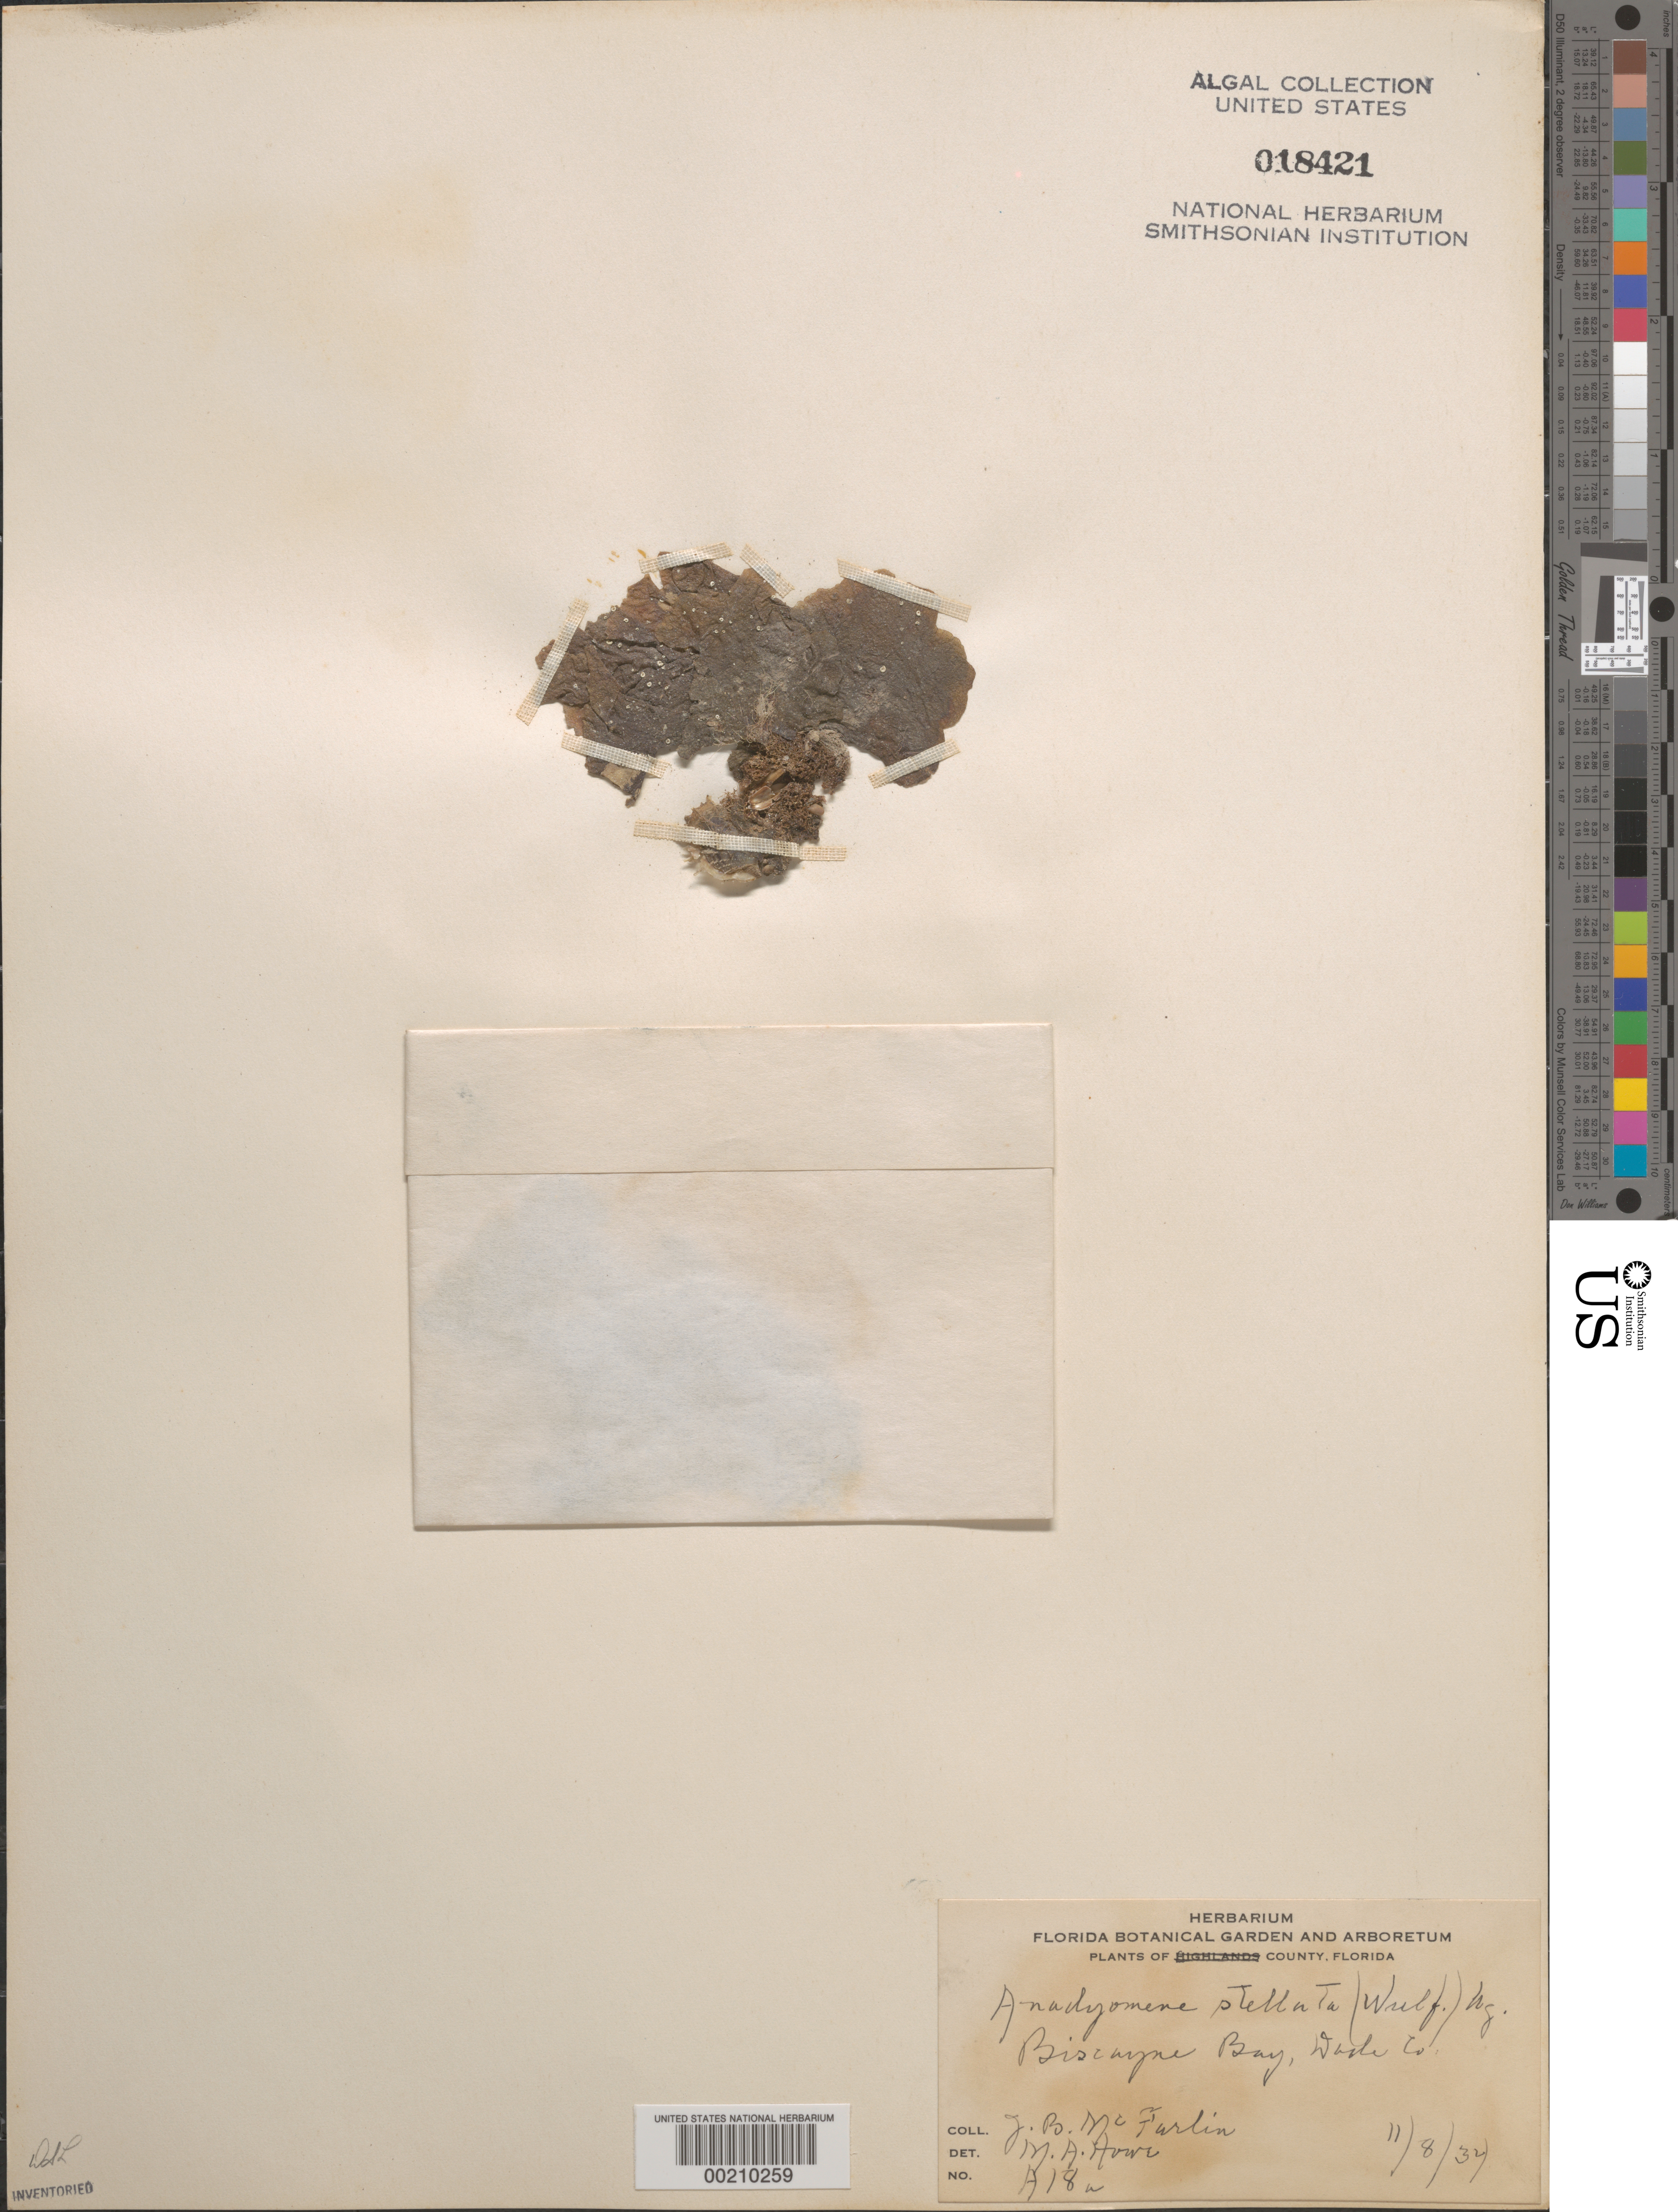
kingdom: Plantae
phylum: Chlorophyta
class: Ulvophyceae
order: Cladophorales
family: Anadyomenaceae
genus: Anadyomene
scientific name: Anadyomene stellata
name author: (Wulfen) C. Agardh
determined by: Howe, M. A.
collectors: J. McFarlin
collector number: A18a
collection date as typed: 08 Nov 1934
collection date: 1934-11-08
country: United States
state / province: Florida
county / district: Miami-Dade County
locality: Biscayne Bay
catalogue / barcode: US 18421